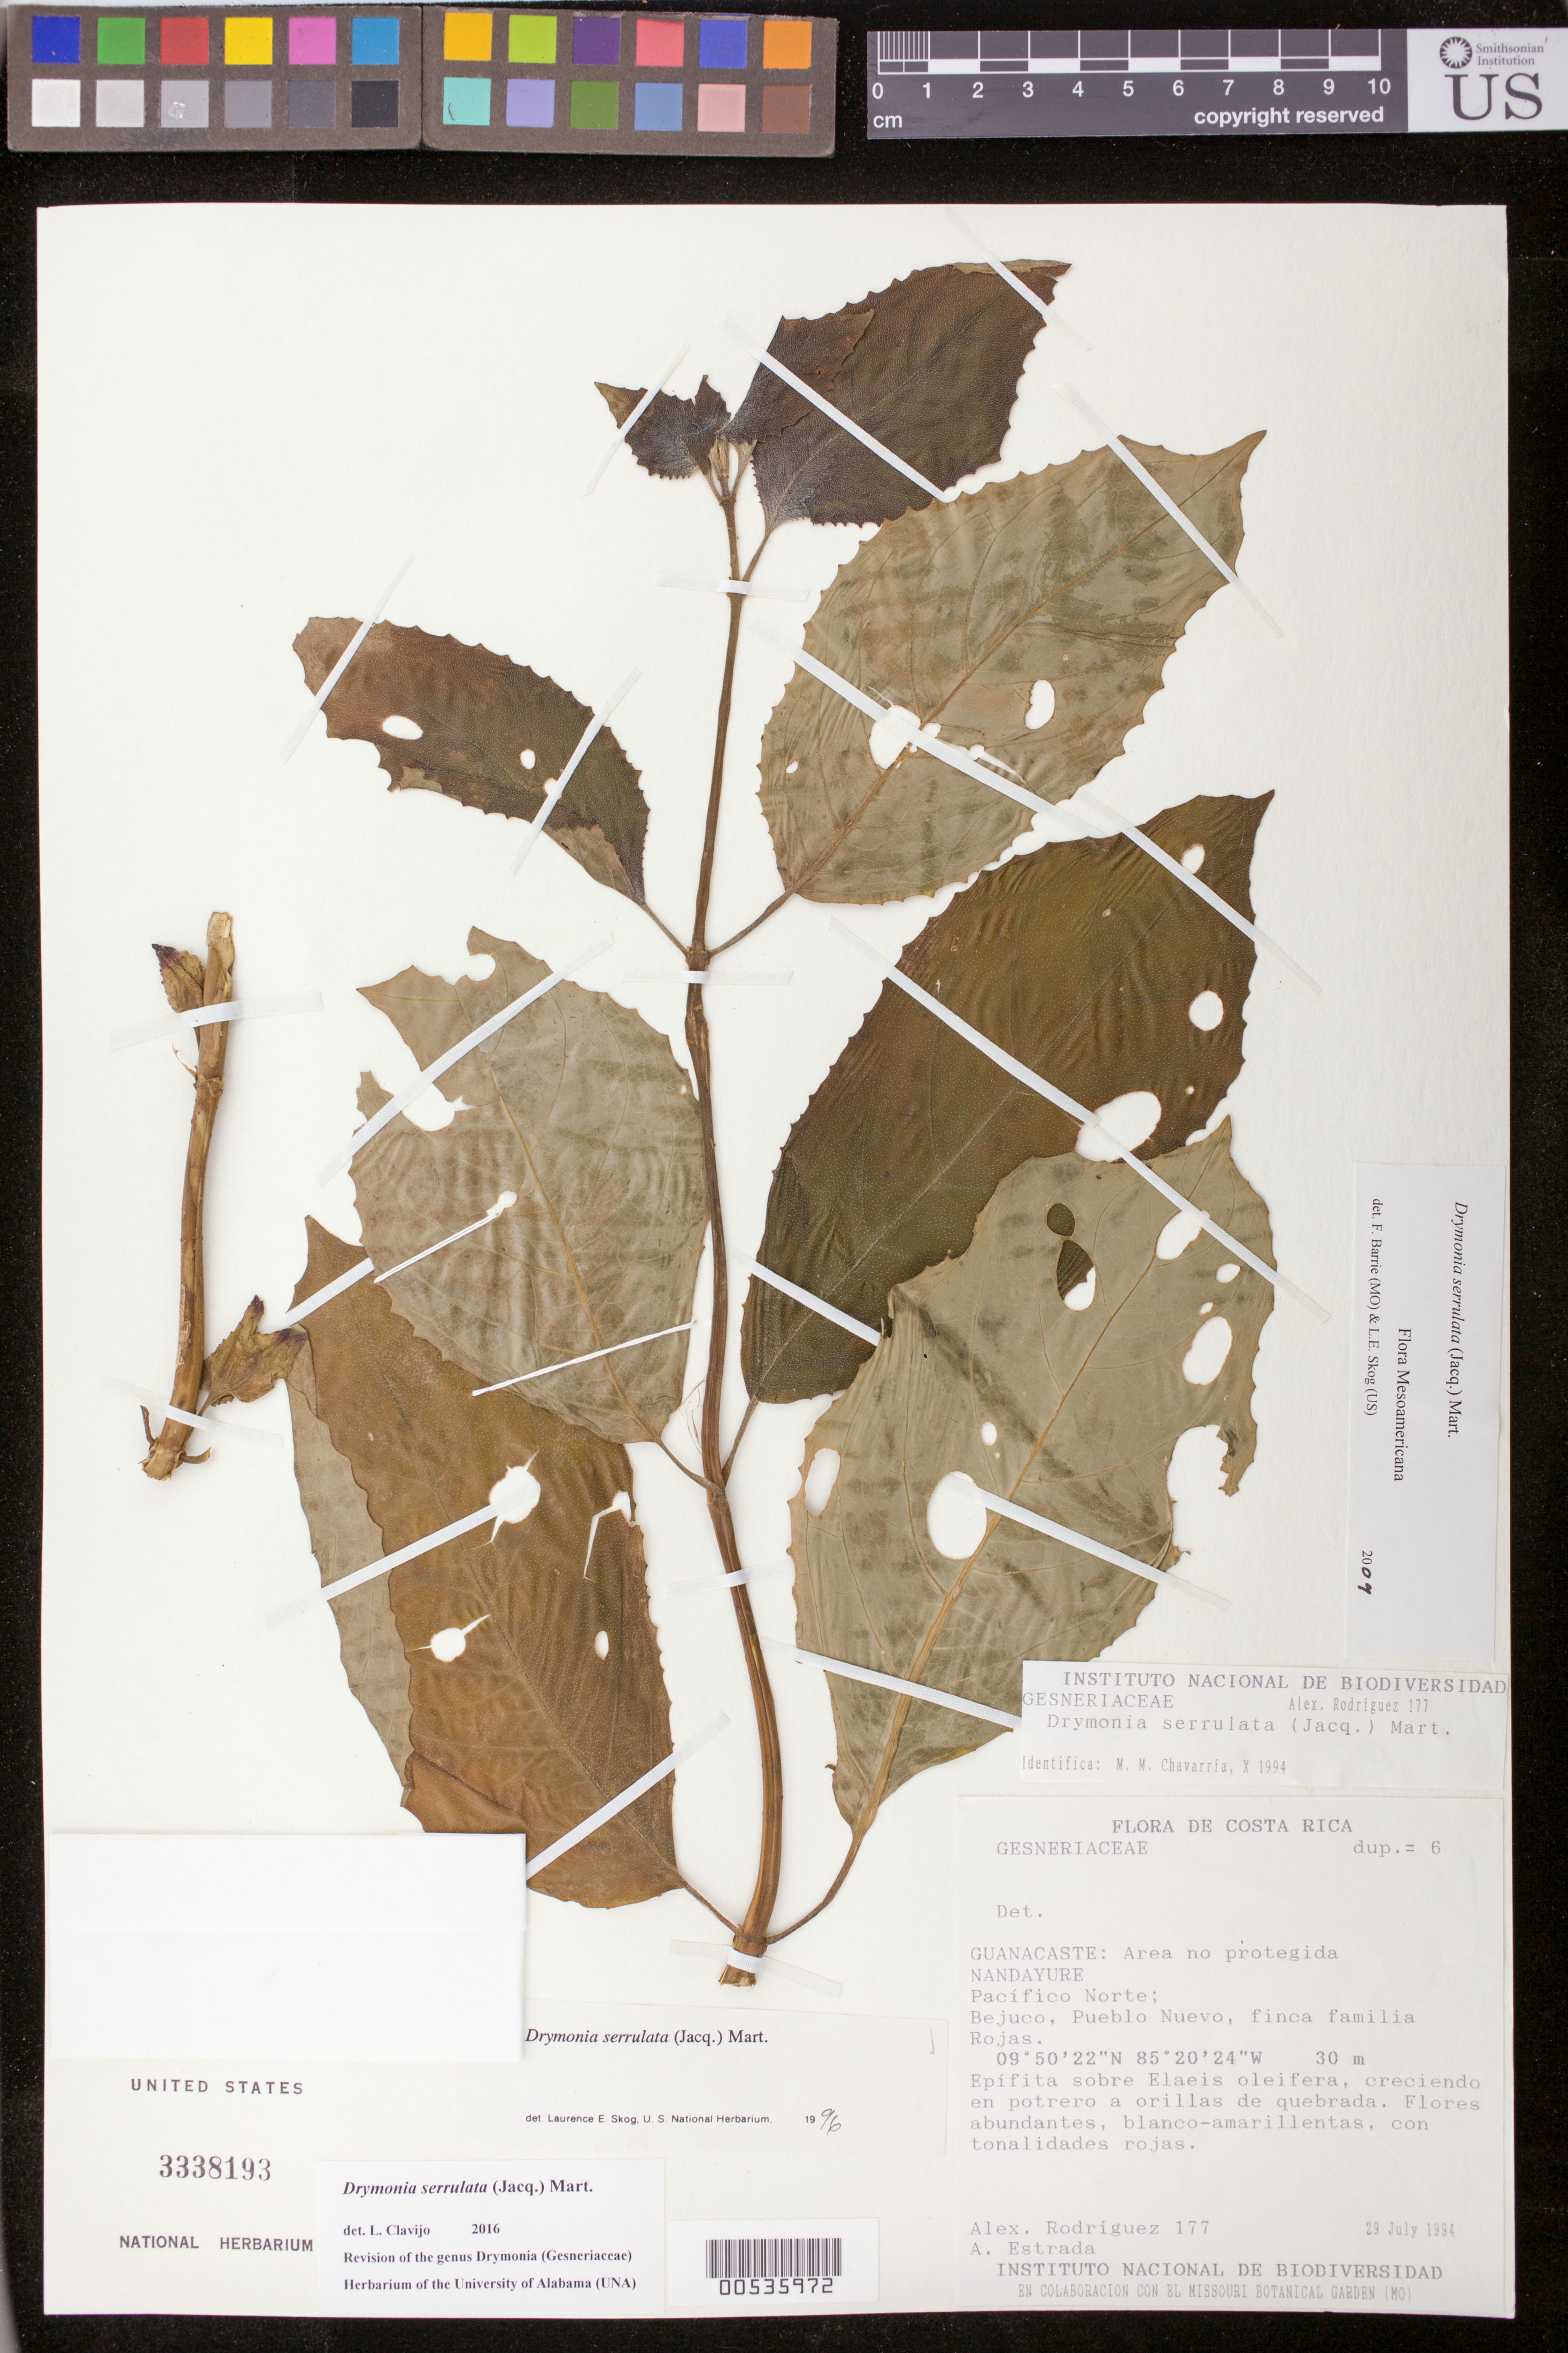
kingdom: Plantae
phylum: Tracheophyta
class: Magnoliopsida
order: Lamiales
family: Gesneriaceae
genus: Drymonia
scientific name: Drymonia serrulata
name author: (Jacq.) Mart.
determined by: Skog, Laurence E.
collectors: A. Rodríguez & A. Estrada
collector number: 177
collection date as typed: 29 Jul 1994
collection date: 1994-07-29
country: Costa Rica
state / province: Guanacaste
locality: Area no protegida Nandayure, Pacífico Norte; Bejuco, Pueblo Nuevo, finca familia Rojas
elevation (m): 30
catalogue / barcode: US 3338193